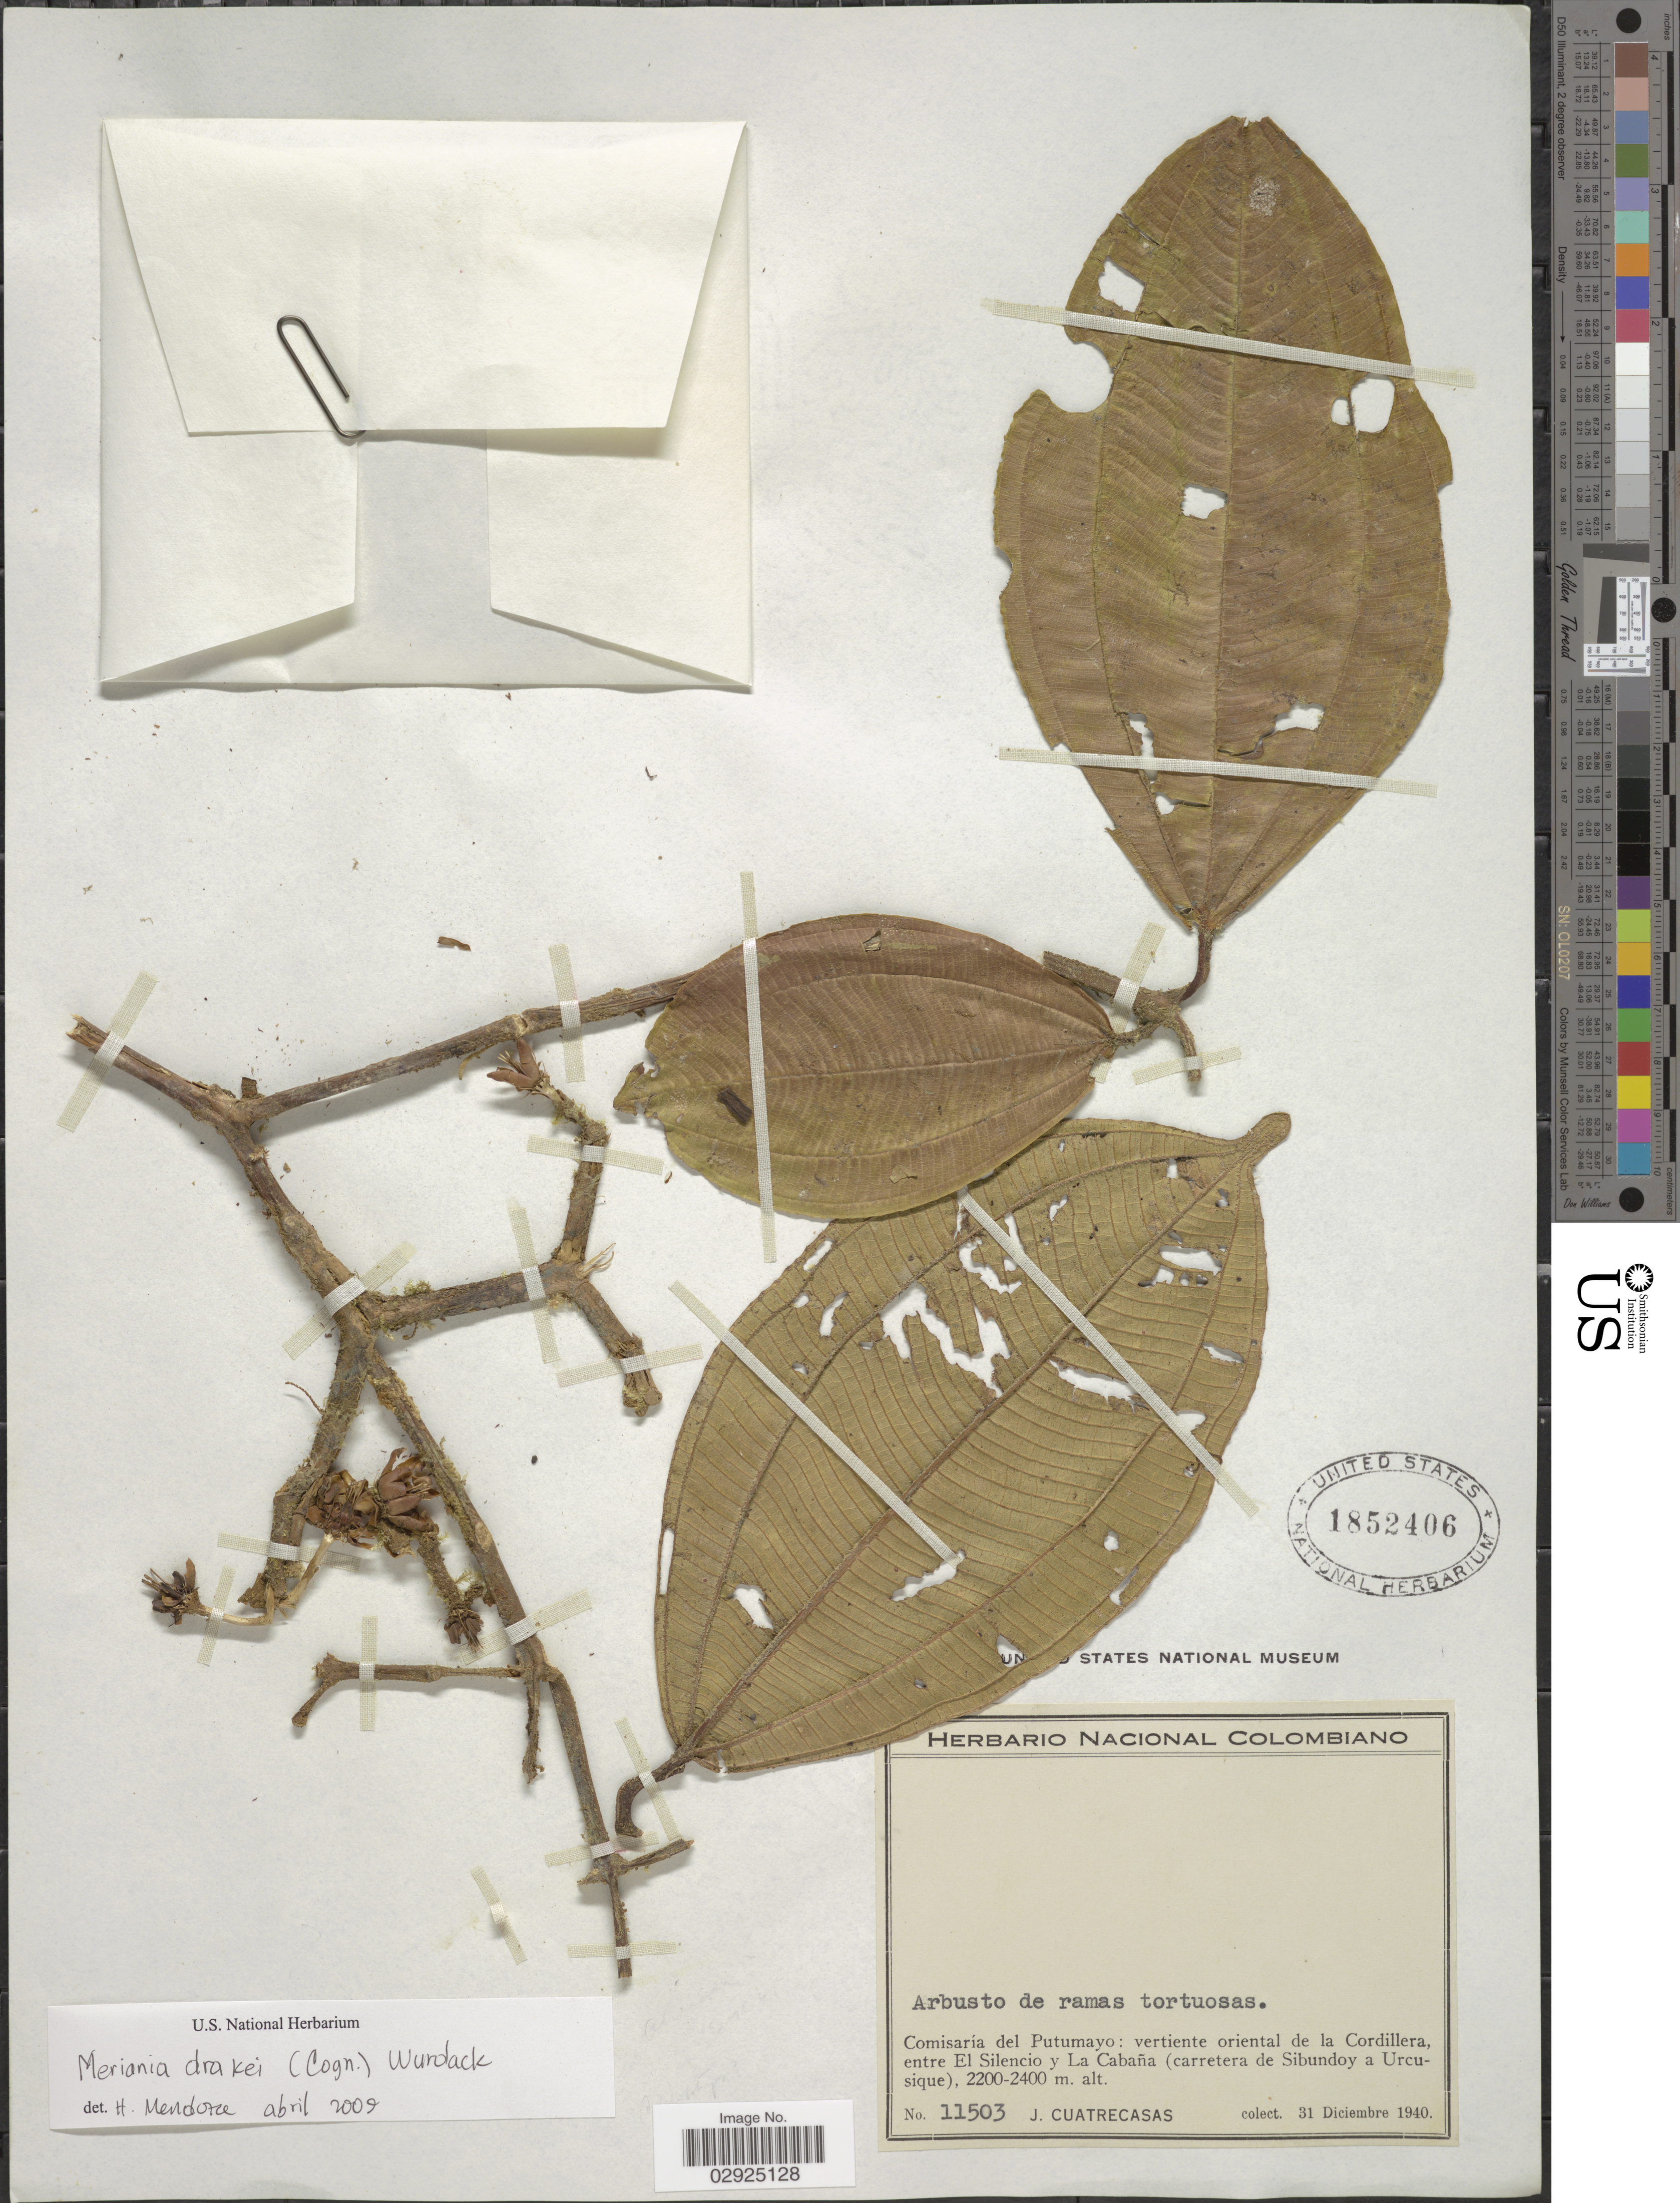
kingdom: Plantae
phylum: Tracheophyta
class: Magnoliopsida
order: Myrtales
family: Melastomataceae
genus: Meriania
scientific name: Meriania drakei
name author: (Cogn.) Wurdack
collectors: J. Cuatrecasas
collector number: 11503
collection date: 1940-12-31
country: Colombia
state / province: Putumayo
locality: Comisaría del Putumayo: vertiente oriental de la Cordillera, entre El Silencio y La Cabaña (carretera de Sibundoy a Urcusique).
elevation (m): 2200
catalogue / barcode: US 1852406